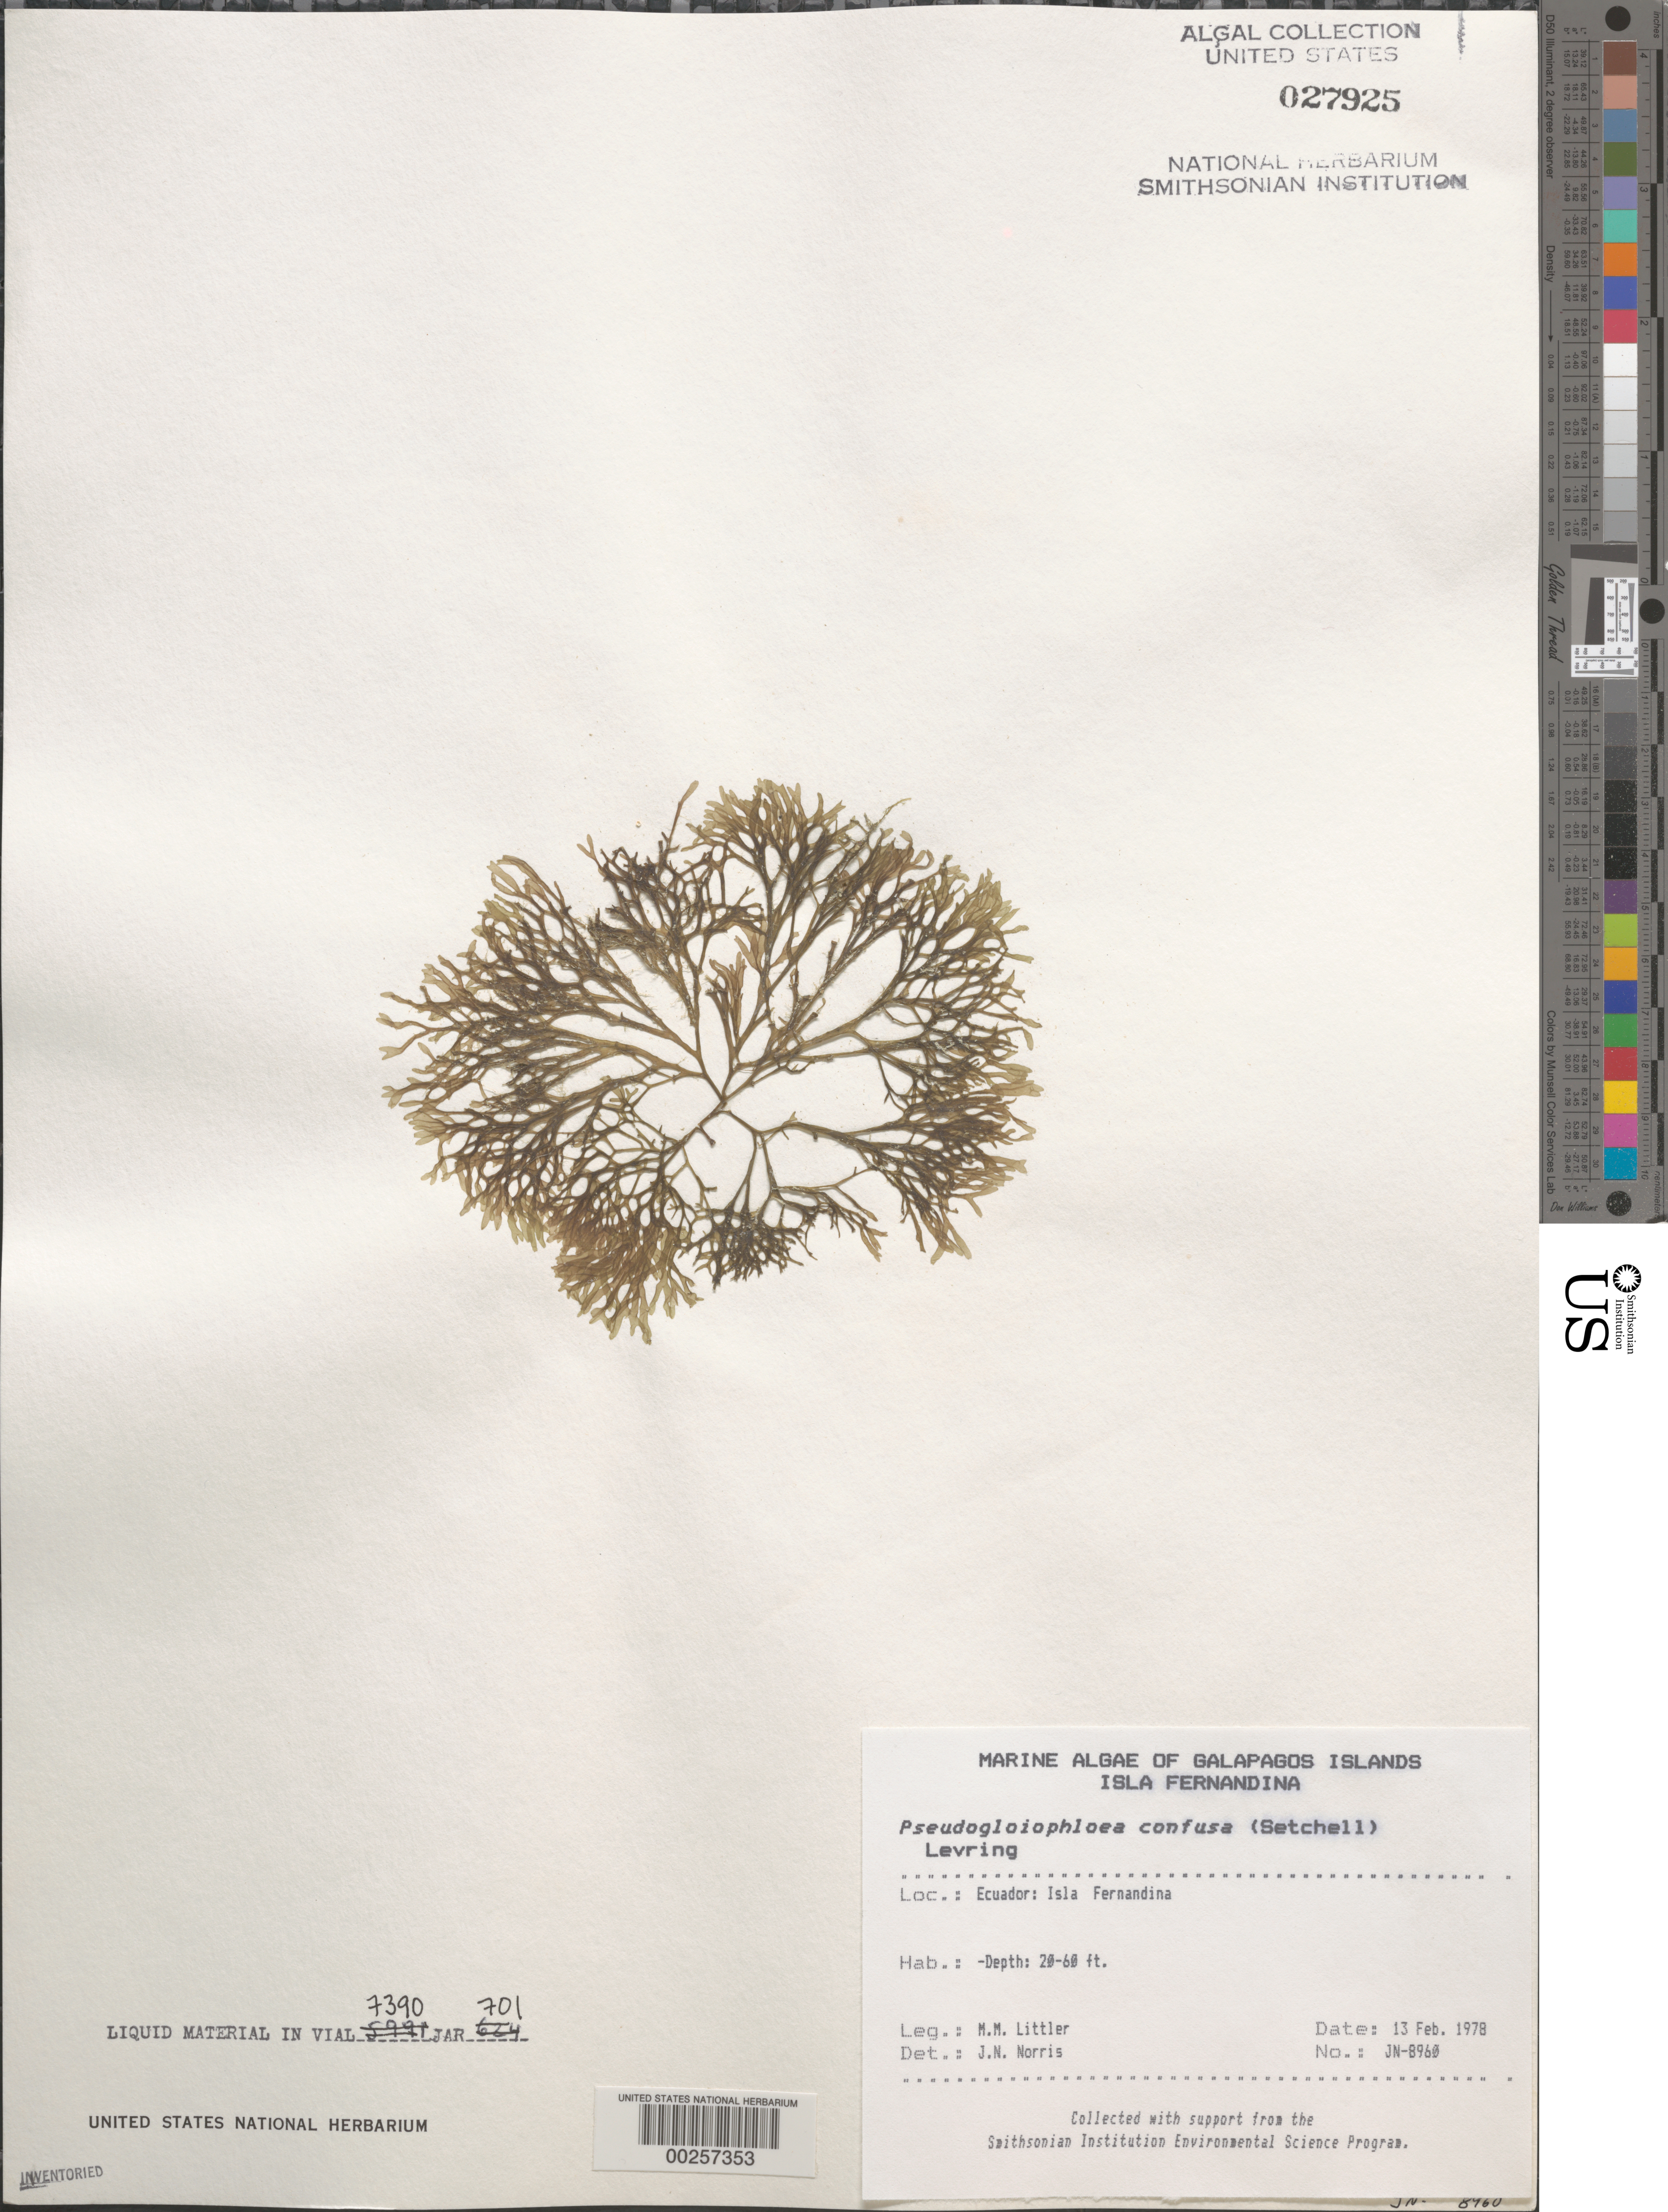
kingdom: Plantae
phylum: Rhodophyta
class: Florideophyceae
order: Nemaliales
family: Scinaiaceae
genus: Scinaia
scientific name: Scinaia confusa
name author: (Setch.) Huisman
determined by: Algae name updating Project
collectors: M. M. Littler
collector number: Jn-8960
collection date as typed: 13 Feb 1978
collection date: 1978-02-13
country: Ecuador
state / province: Colón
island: Fernandina [Narborough]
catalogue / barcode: US 27925